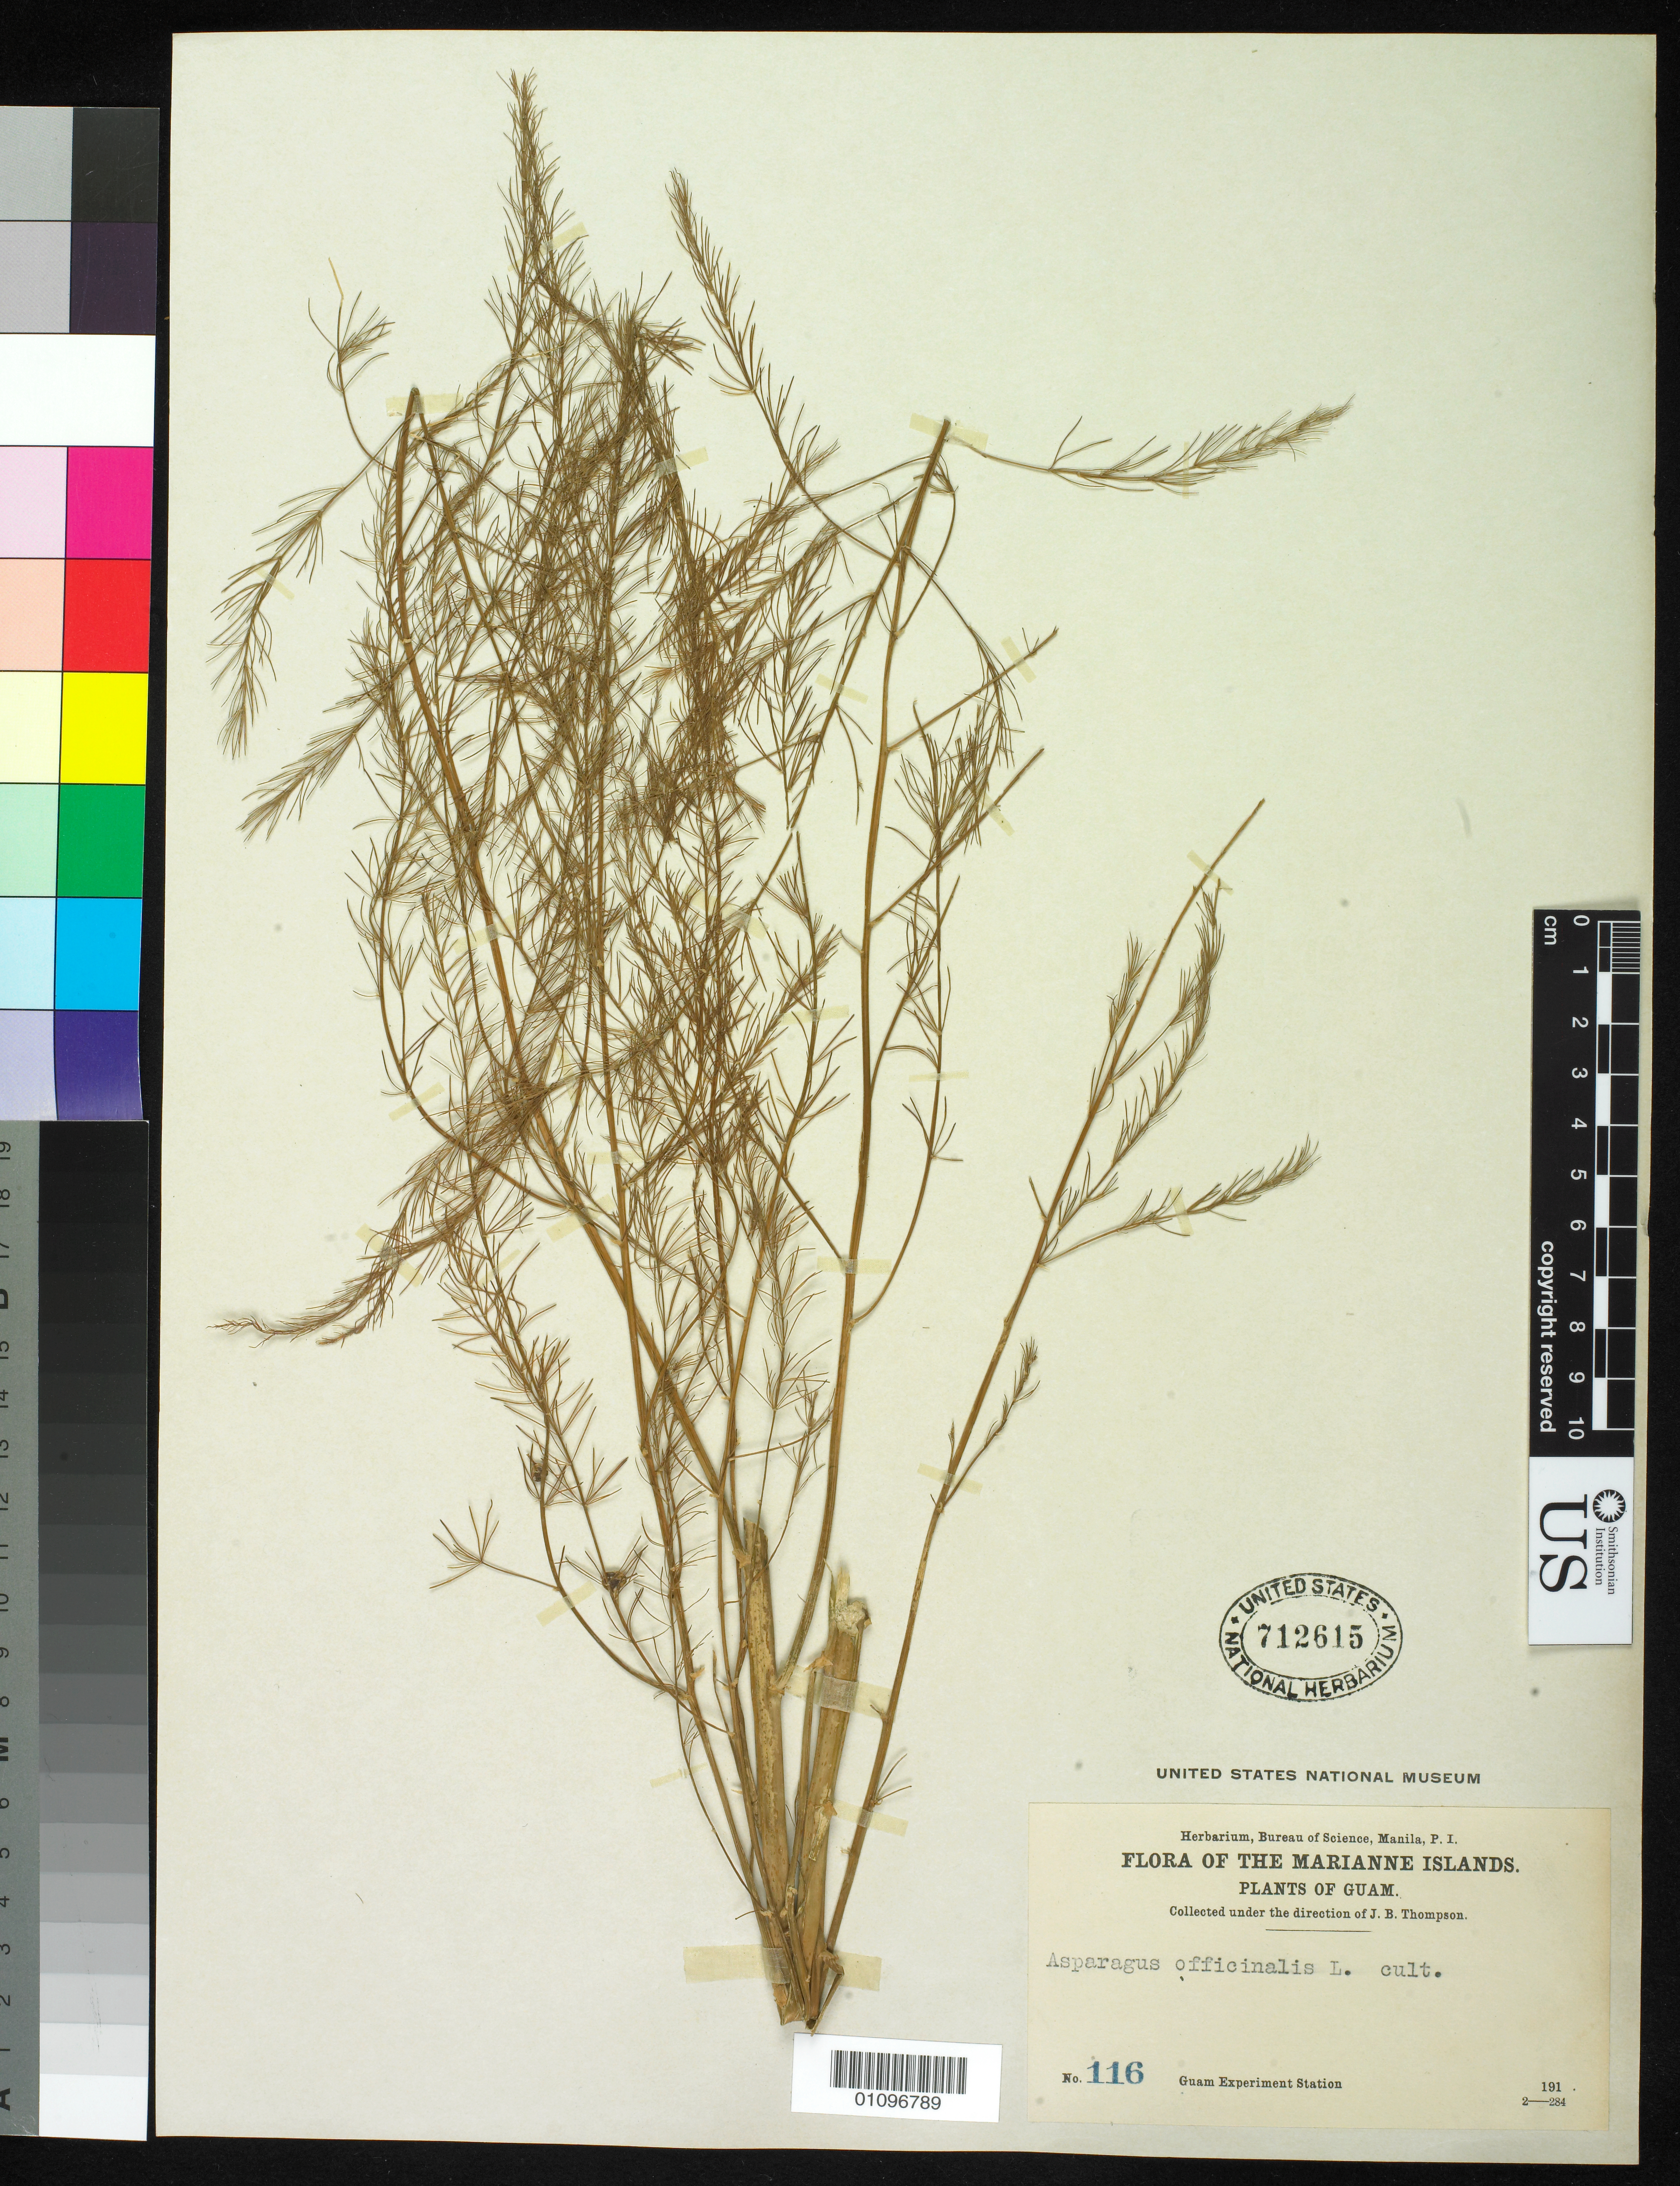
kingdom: Plantae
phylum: Tracheophyta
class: Liliopsida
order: Asparagales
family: Asparagaceae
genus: Asparagus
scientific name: Asparagus officinalis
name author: L.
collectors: J. B. Thompson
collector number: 116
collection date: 1910/1919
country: Guam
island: Guam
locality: Guam Experiment Station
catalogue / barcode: US 712615